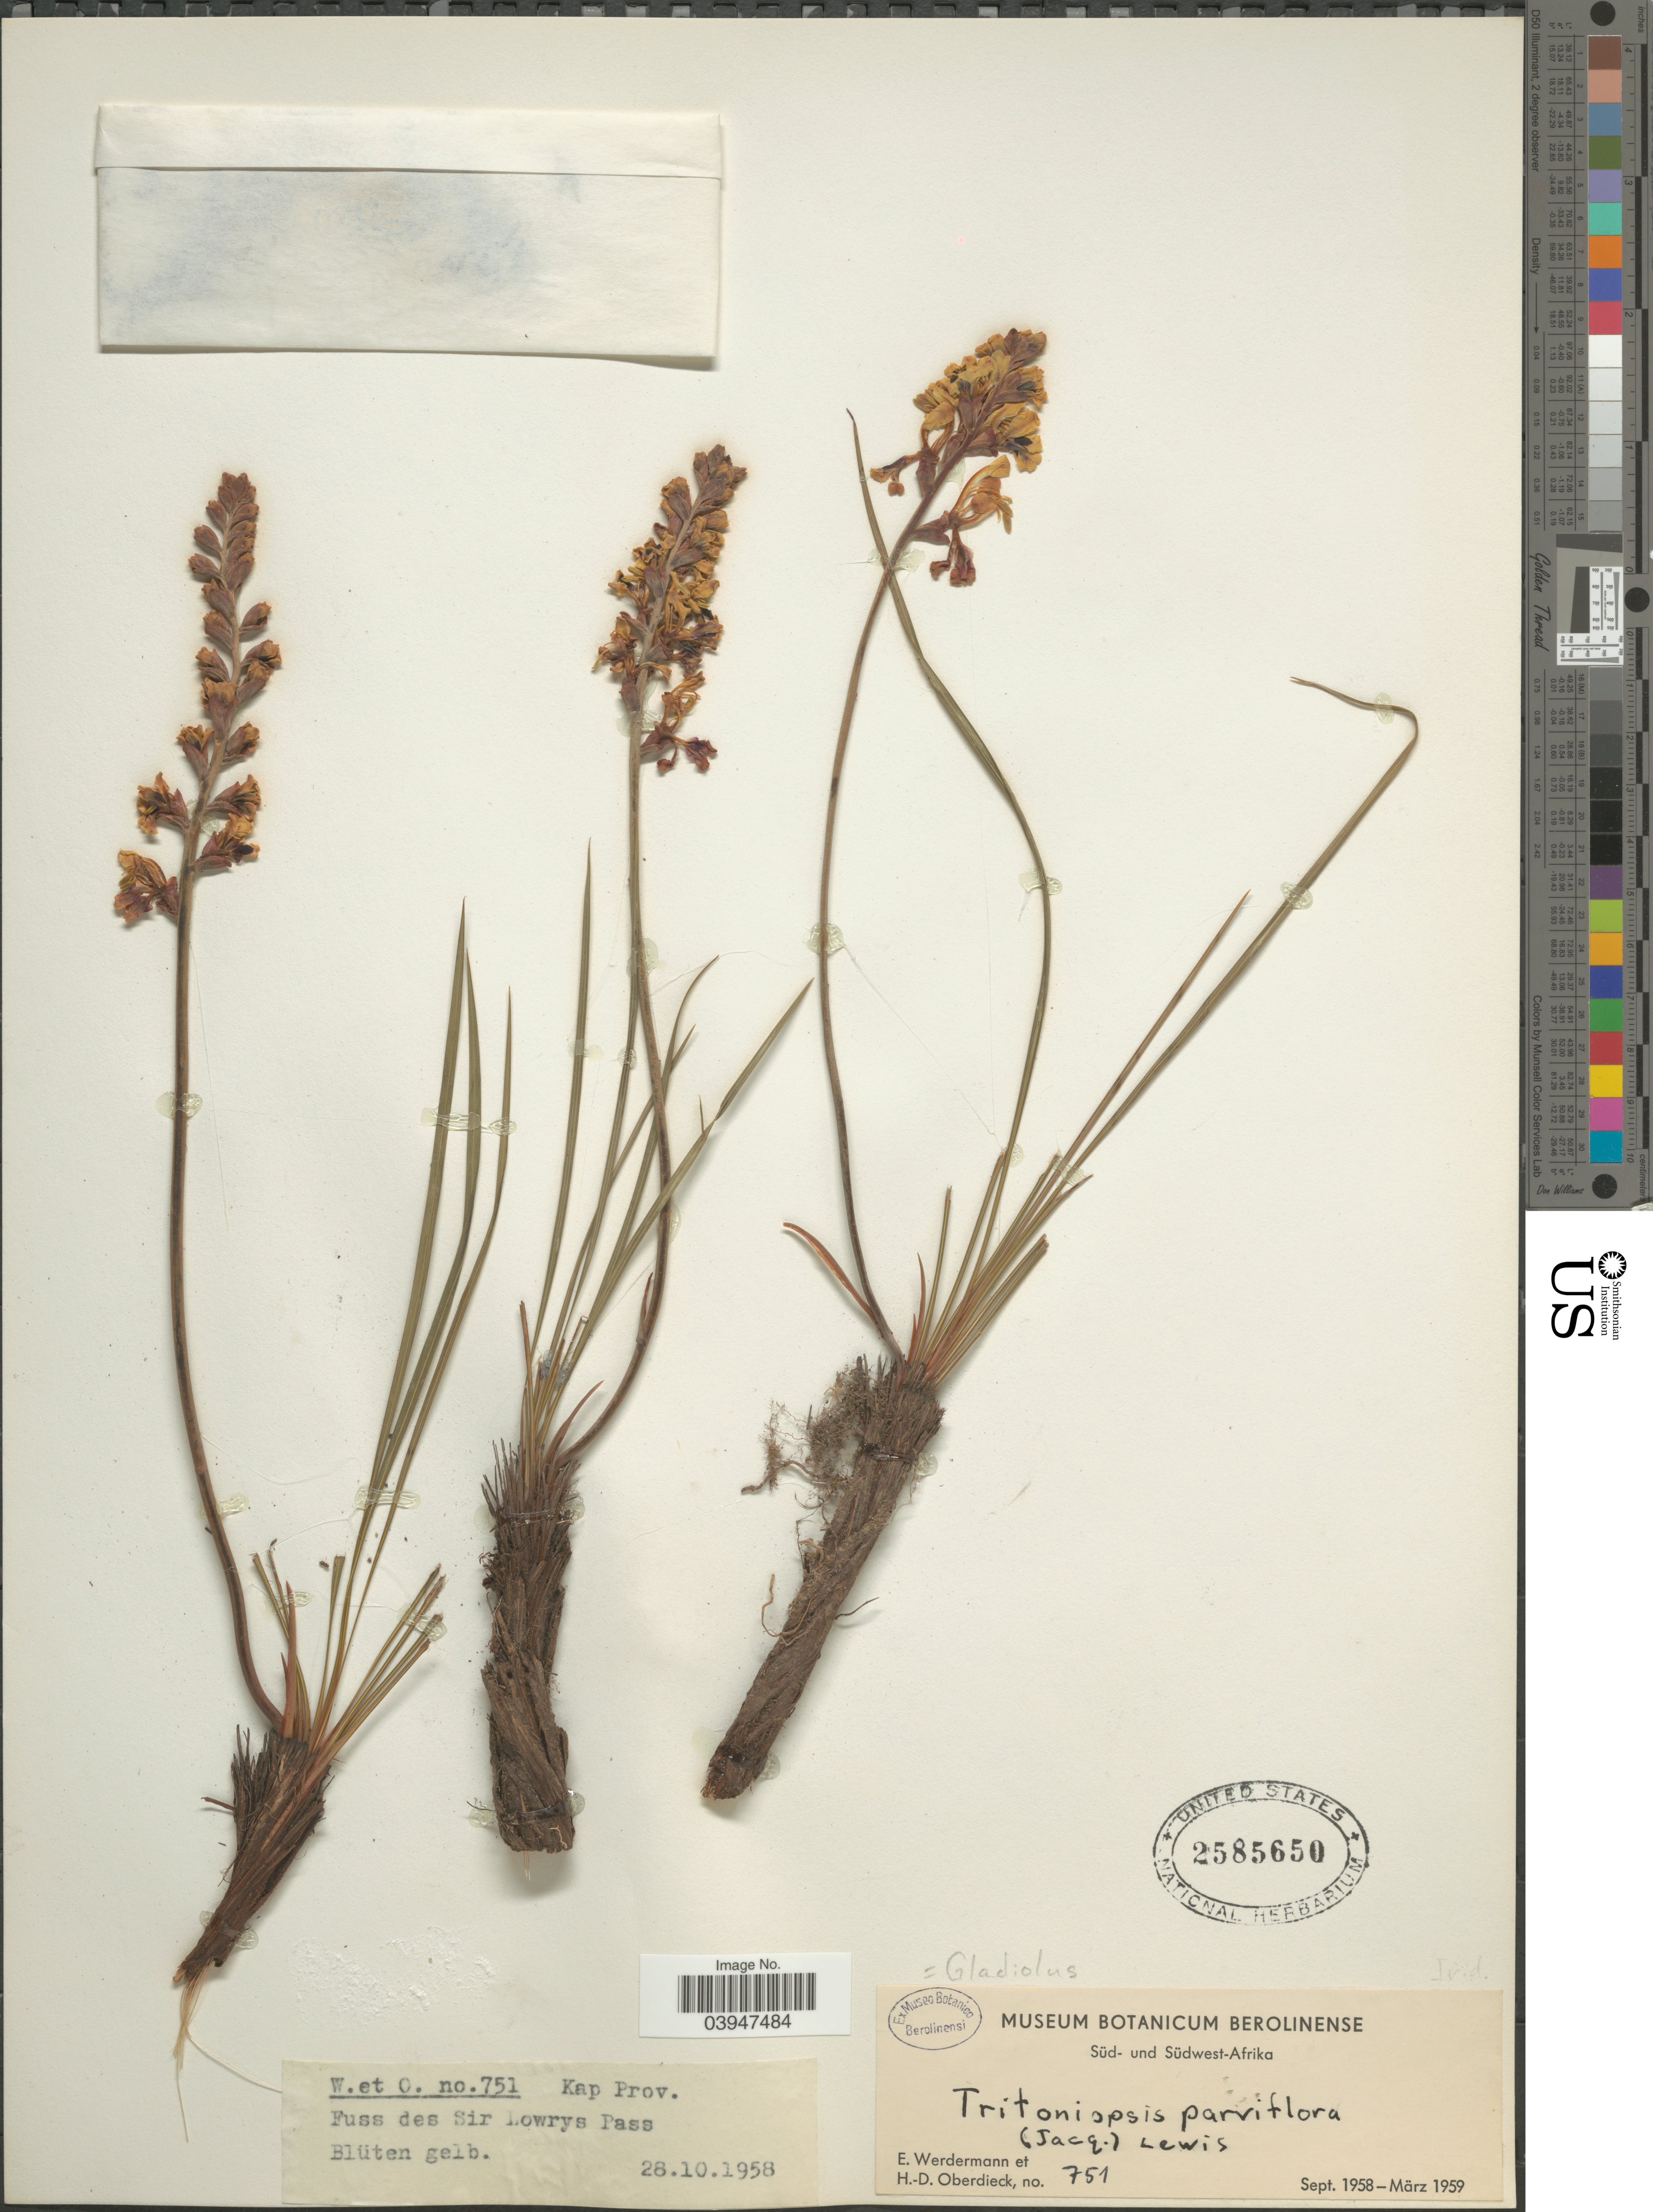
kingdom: Plantae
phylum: Tracheophyta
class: Liliopsida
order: Asparagales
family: Iridaceae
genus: Gladiolus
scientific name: Gladiolus parviflorus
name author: Jacq.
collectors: E. Werdermann & H. Oberdieck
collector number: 751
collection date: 1958-10-28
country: South Africa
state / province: Western Cape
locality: Kap Prov. Fuss des Sir Lowrys Pass.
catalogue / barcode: US 2585650